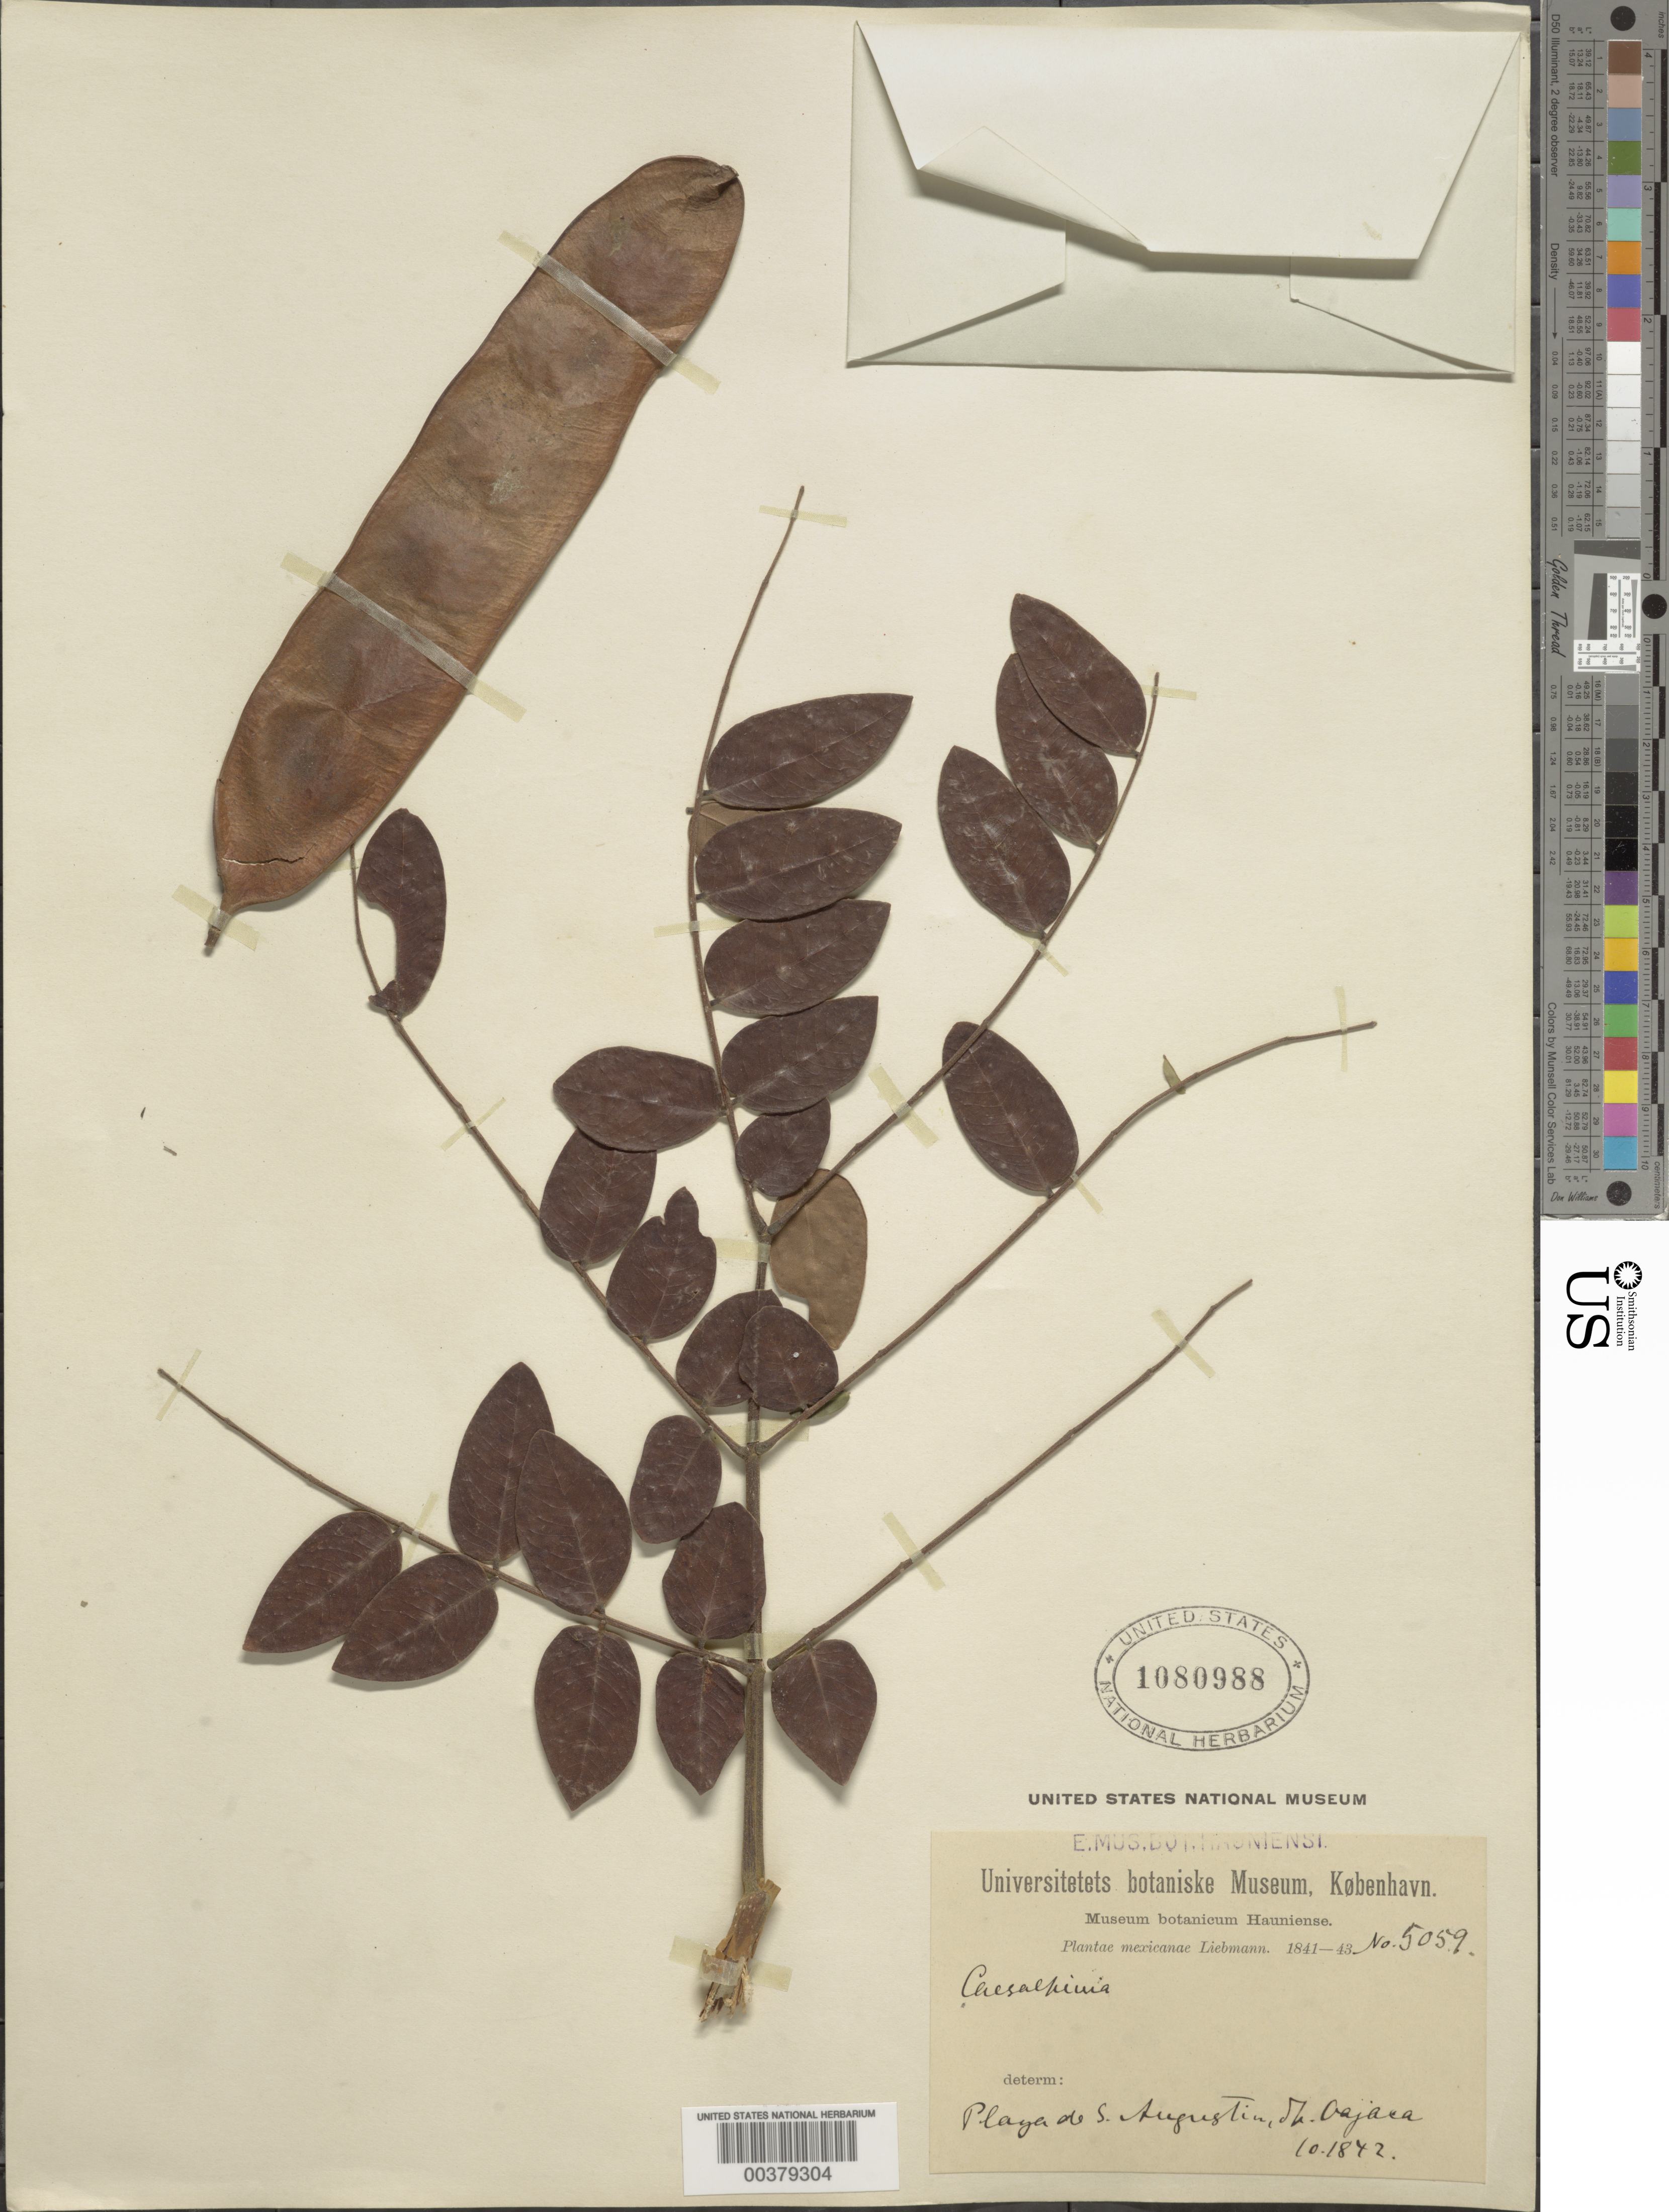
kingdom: Plantae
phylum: Tracheophyta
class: Magnoliopsida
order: Fabales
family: Fabaceae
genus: Caesalpinia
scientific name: Caesalpinia sp.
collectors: F. M. Liebmann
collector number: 5059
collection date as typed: Oct 1842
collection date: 1842-10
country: Mexico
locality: Playa de s. augustin, sh. oajaca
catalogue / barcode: US 1080988